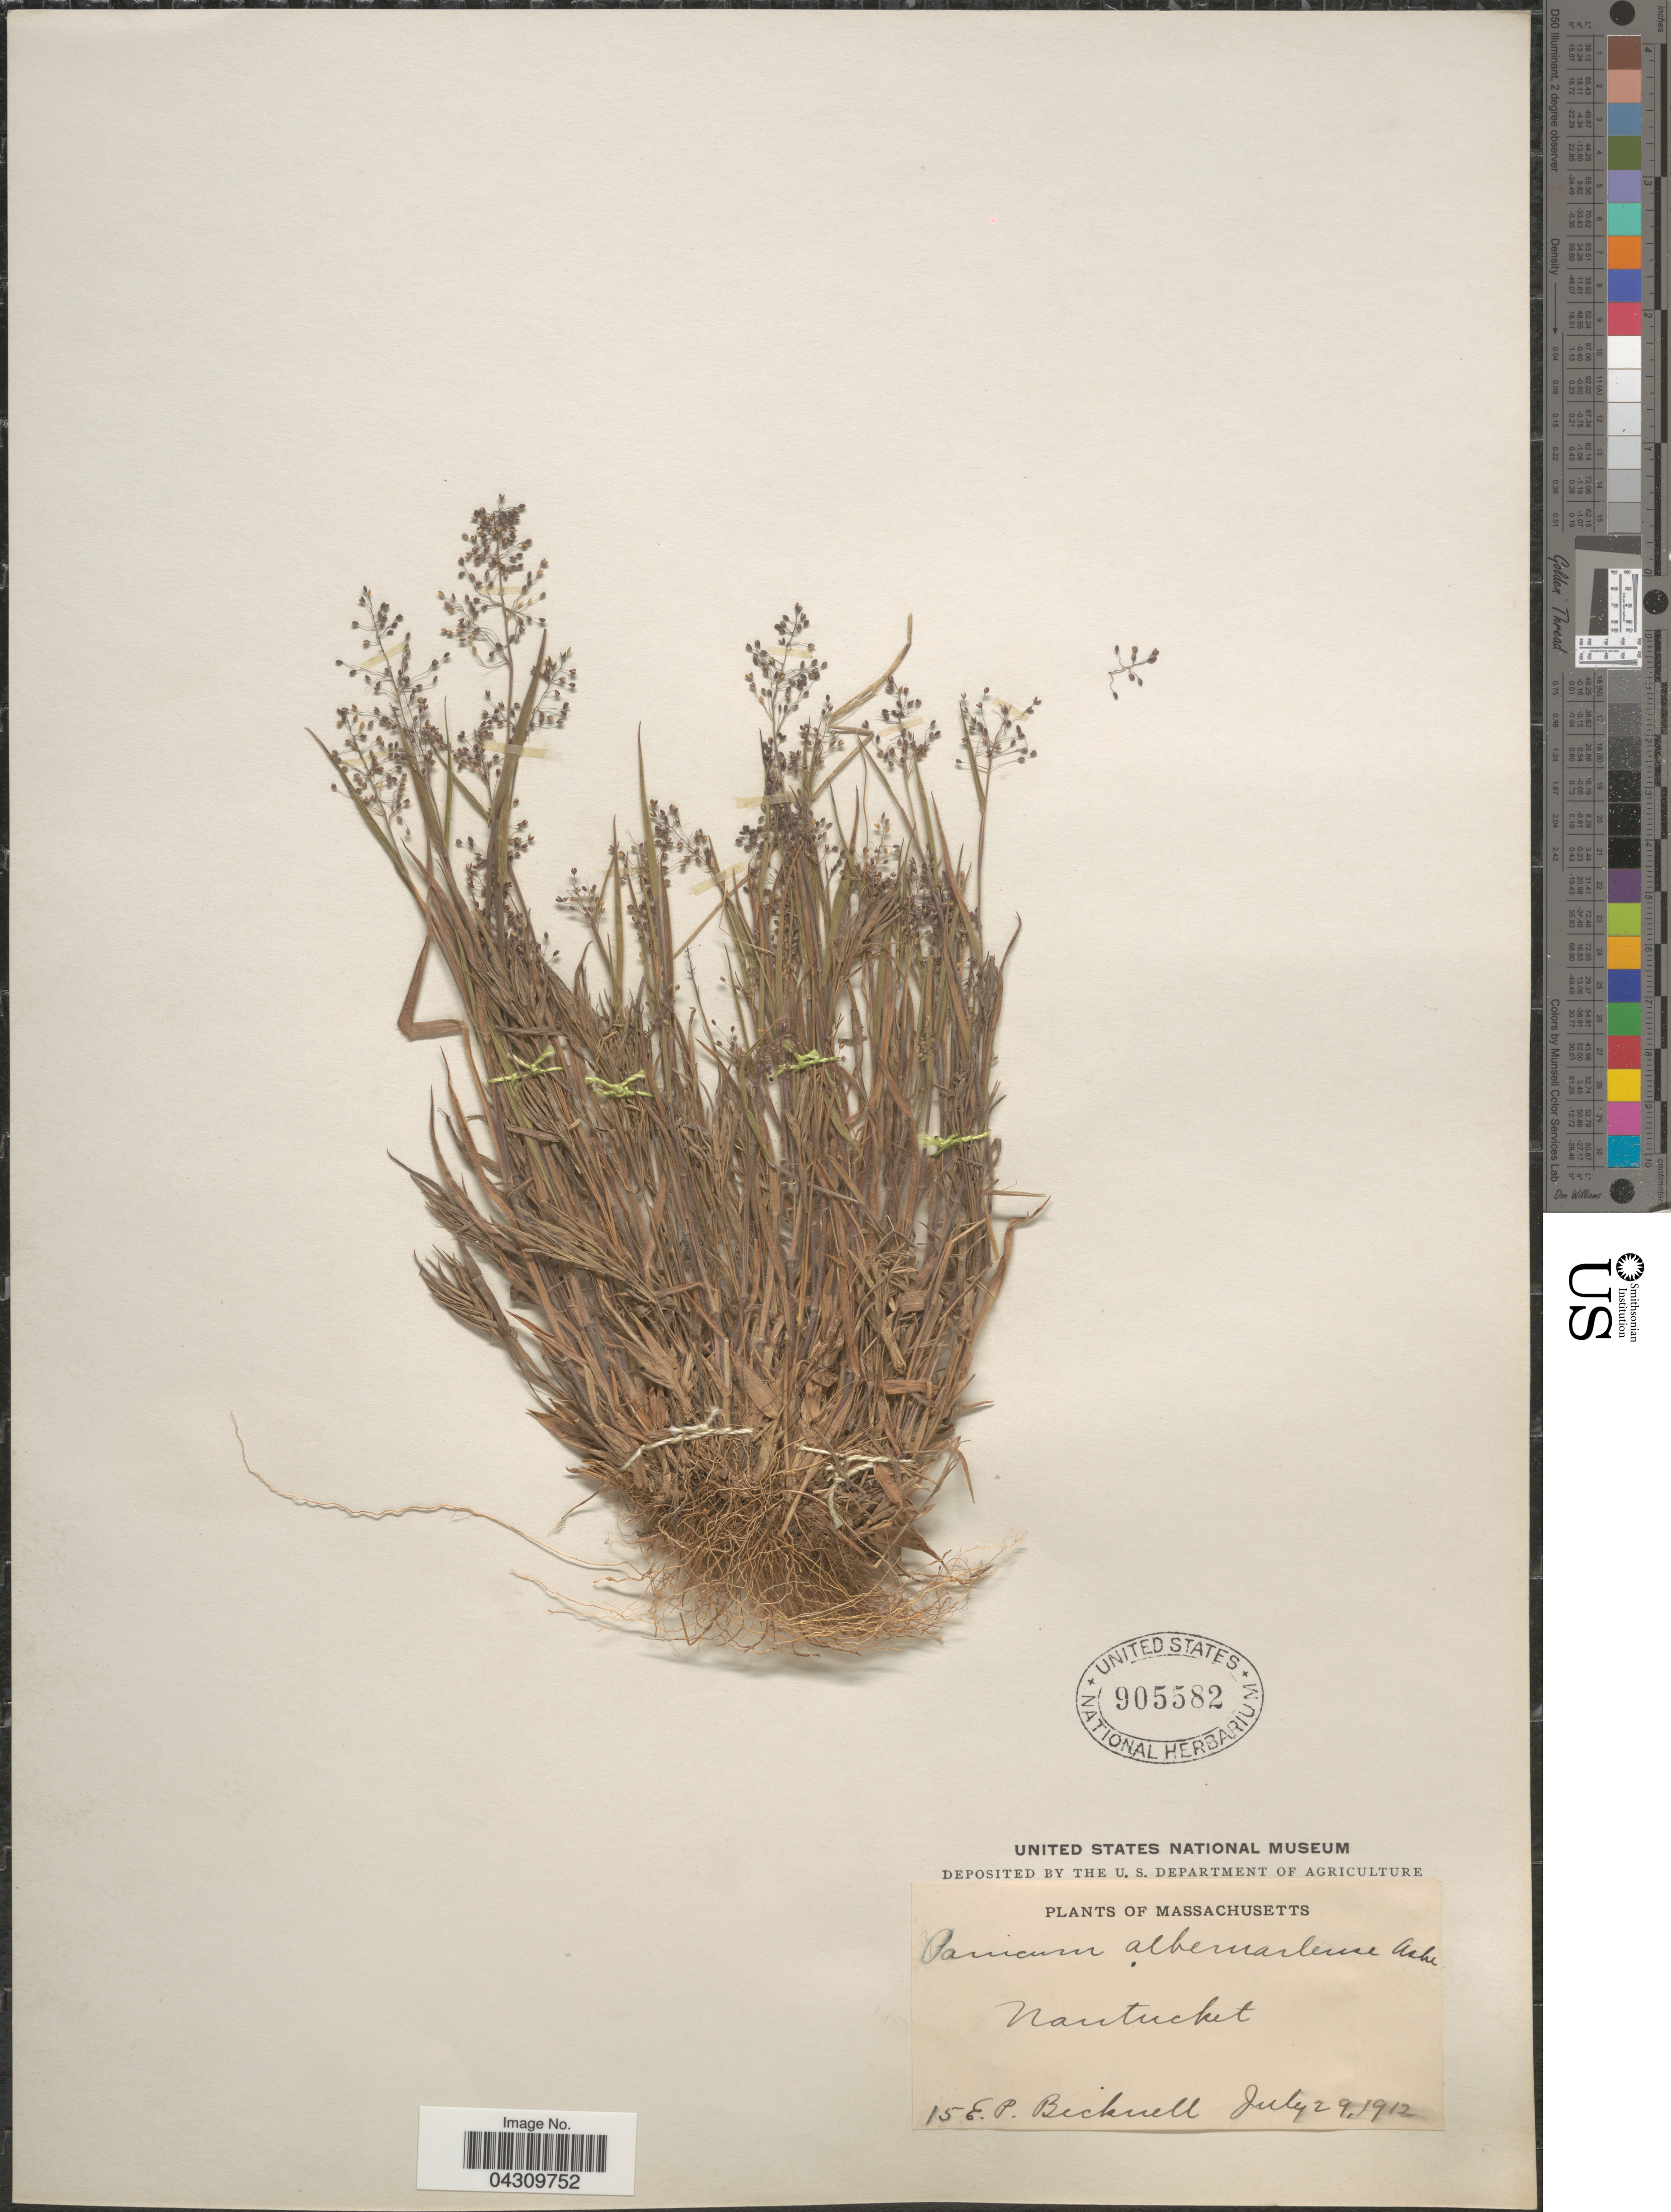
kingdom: Plantae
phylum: Tracheophyta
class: Liliopsida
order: Poales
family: Poaceae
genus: Dichanthelium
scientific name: Dichanthelium acuminatum var. acuminatum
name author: (Sw.) Gould & C.A. Clark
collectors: E. P. Bicknell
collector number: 15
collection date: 1912-07-29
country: United States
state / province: Massachusetts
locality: Nantucket.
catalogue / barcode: US 905582